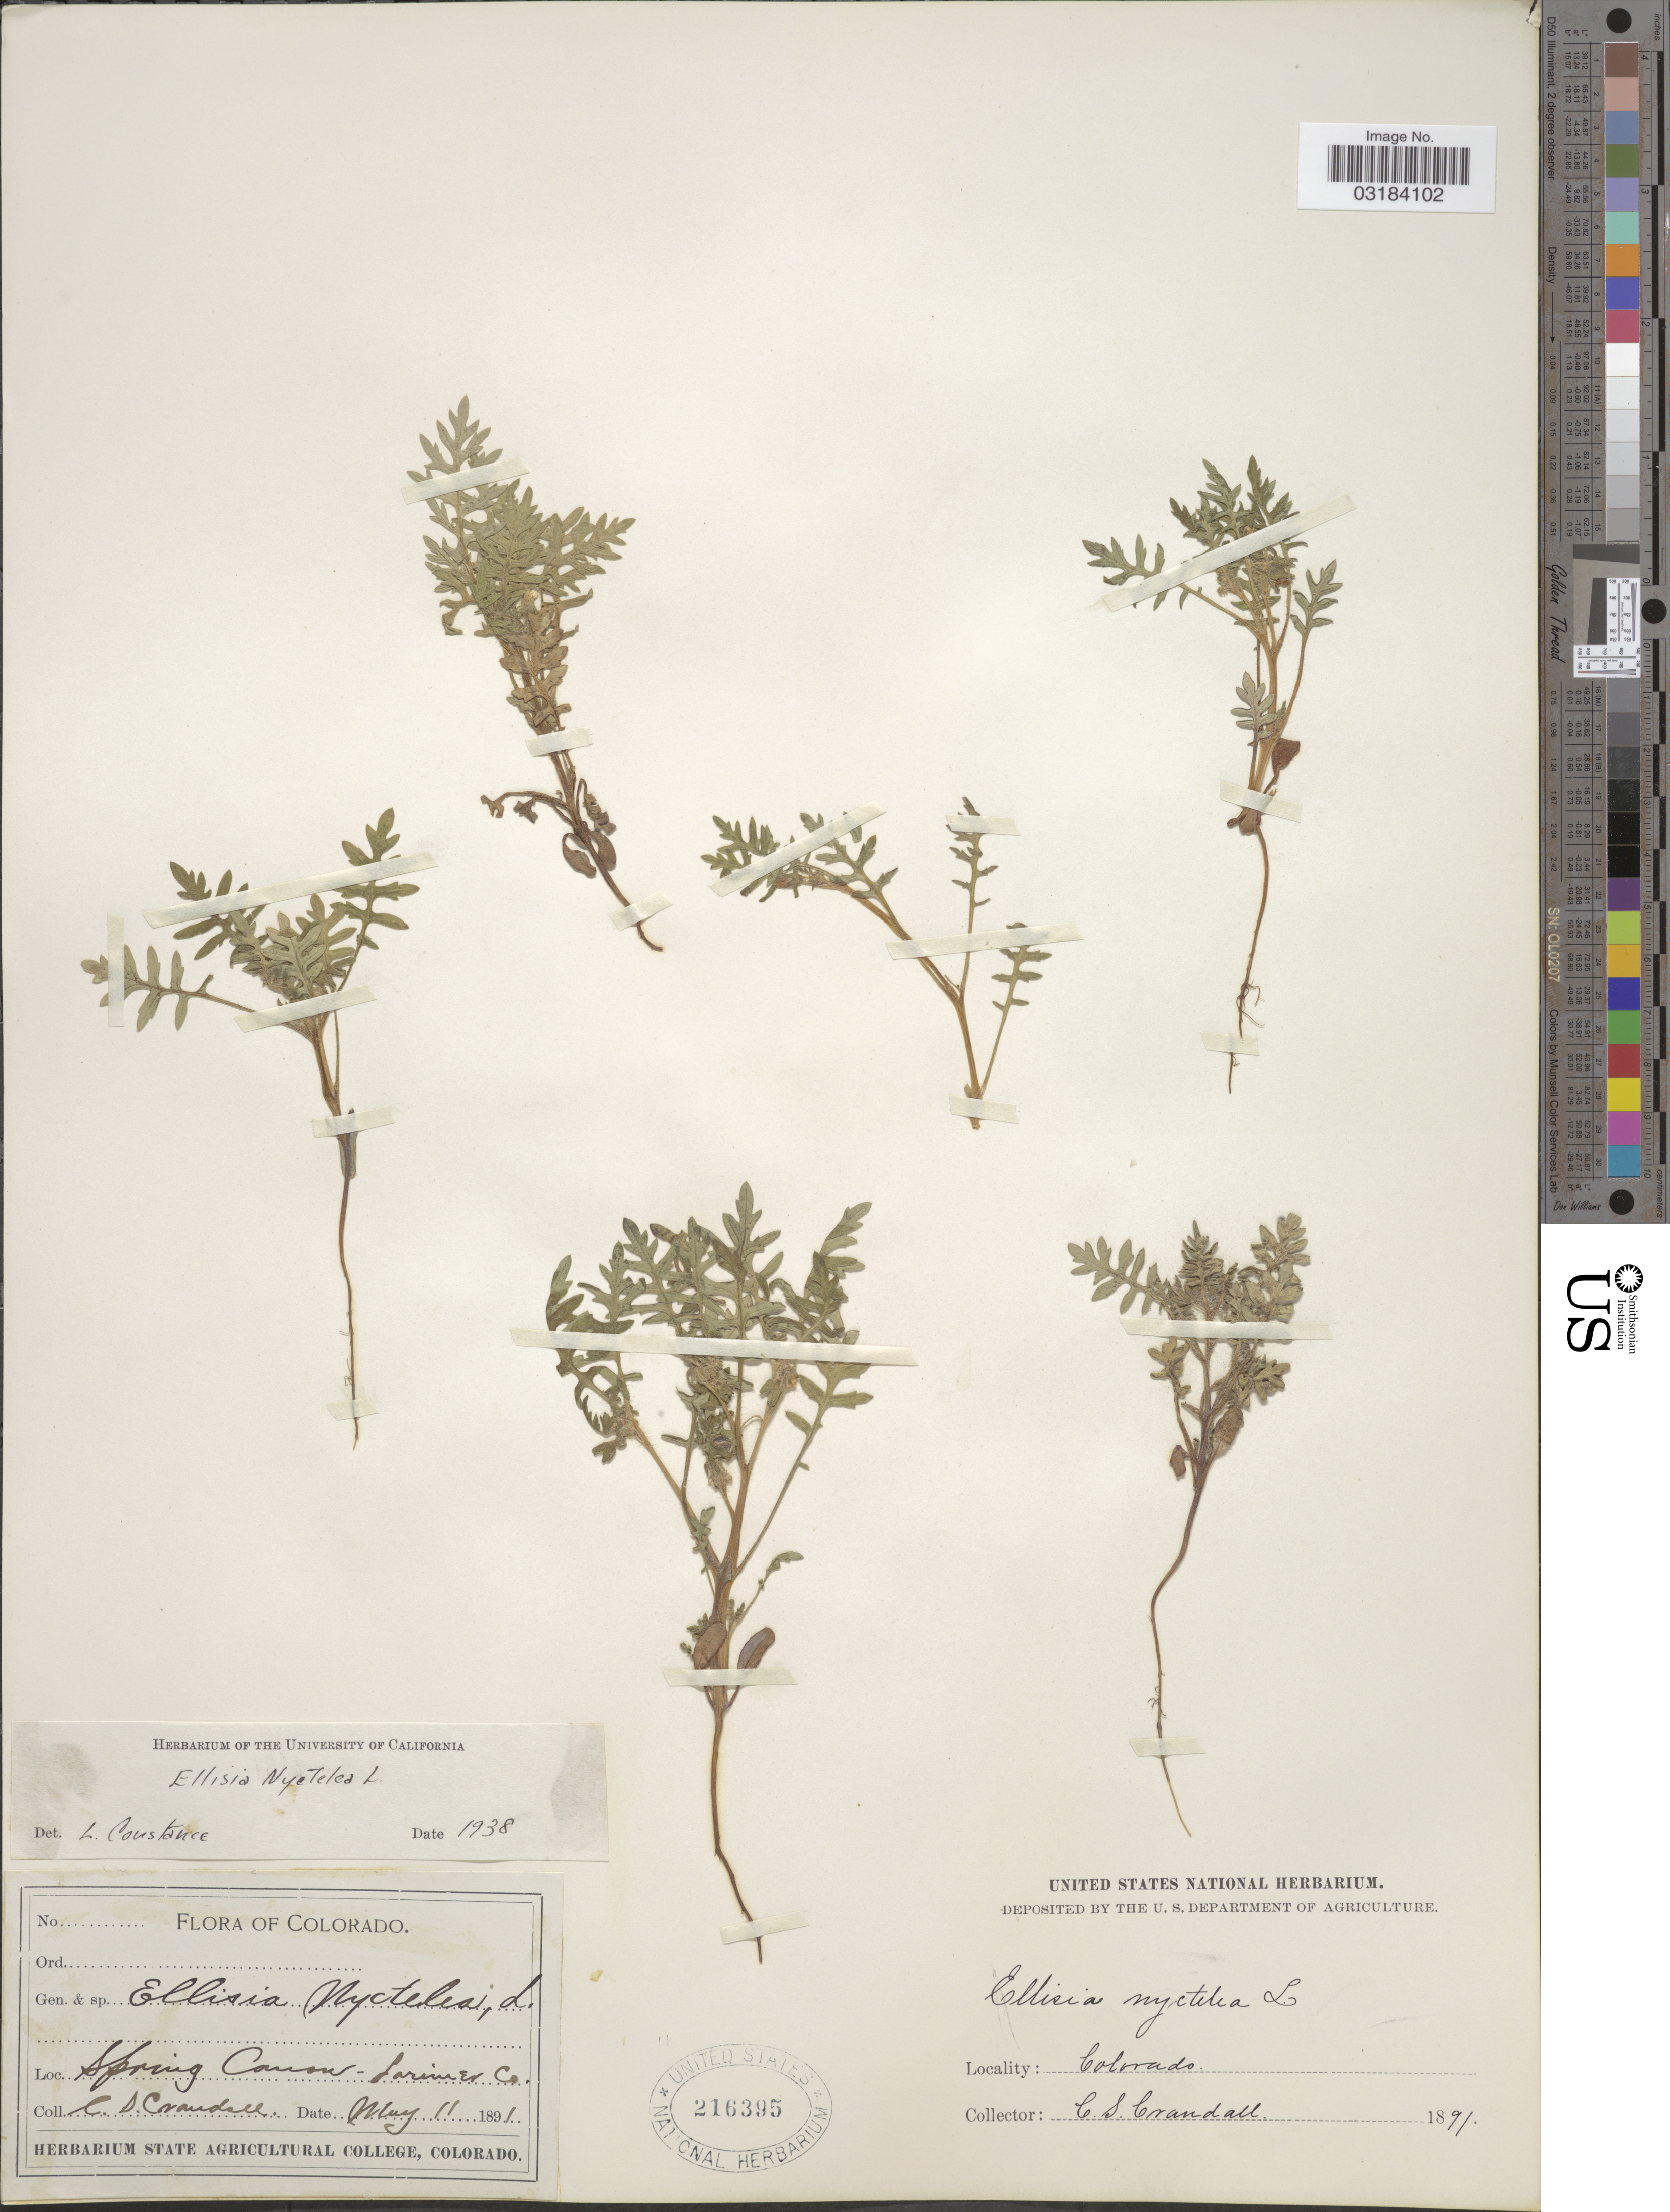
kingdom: Plantae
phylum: Tracheophyta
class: Magnoliopsida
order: Boraginales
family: Hydrophyllaceae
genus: Ellisia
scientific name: Ellisia nyctelea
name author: L.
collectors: C. Crandall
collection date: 1891-05-11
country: United States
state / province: Colorado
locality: Spring Canon, Larimer Co.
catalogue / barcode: US 216395